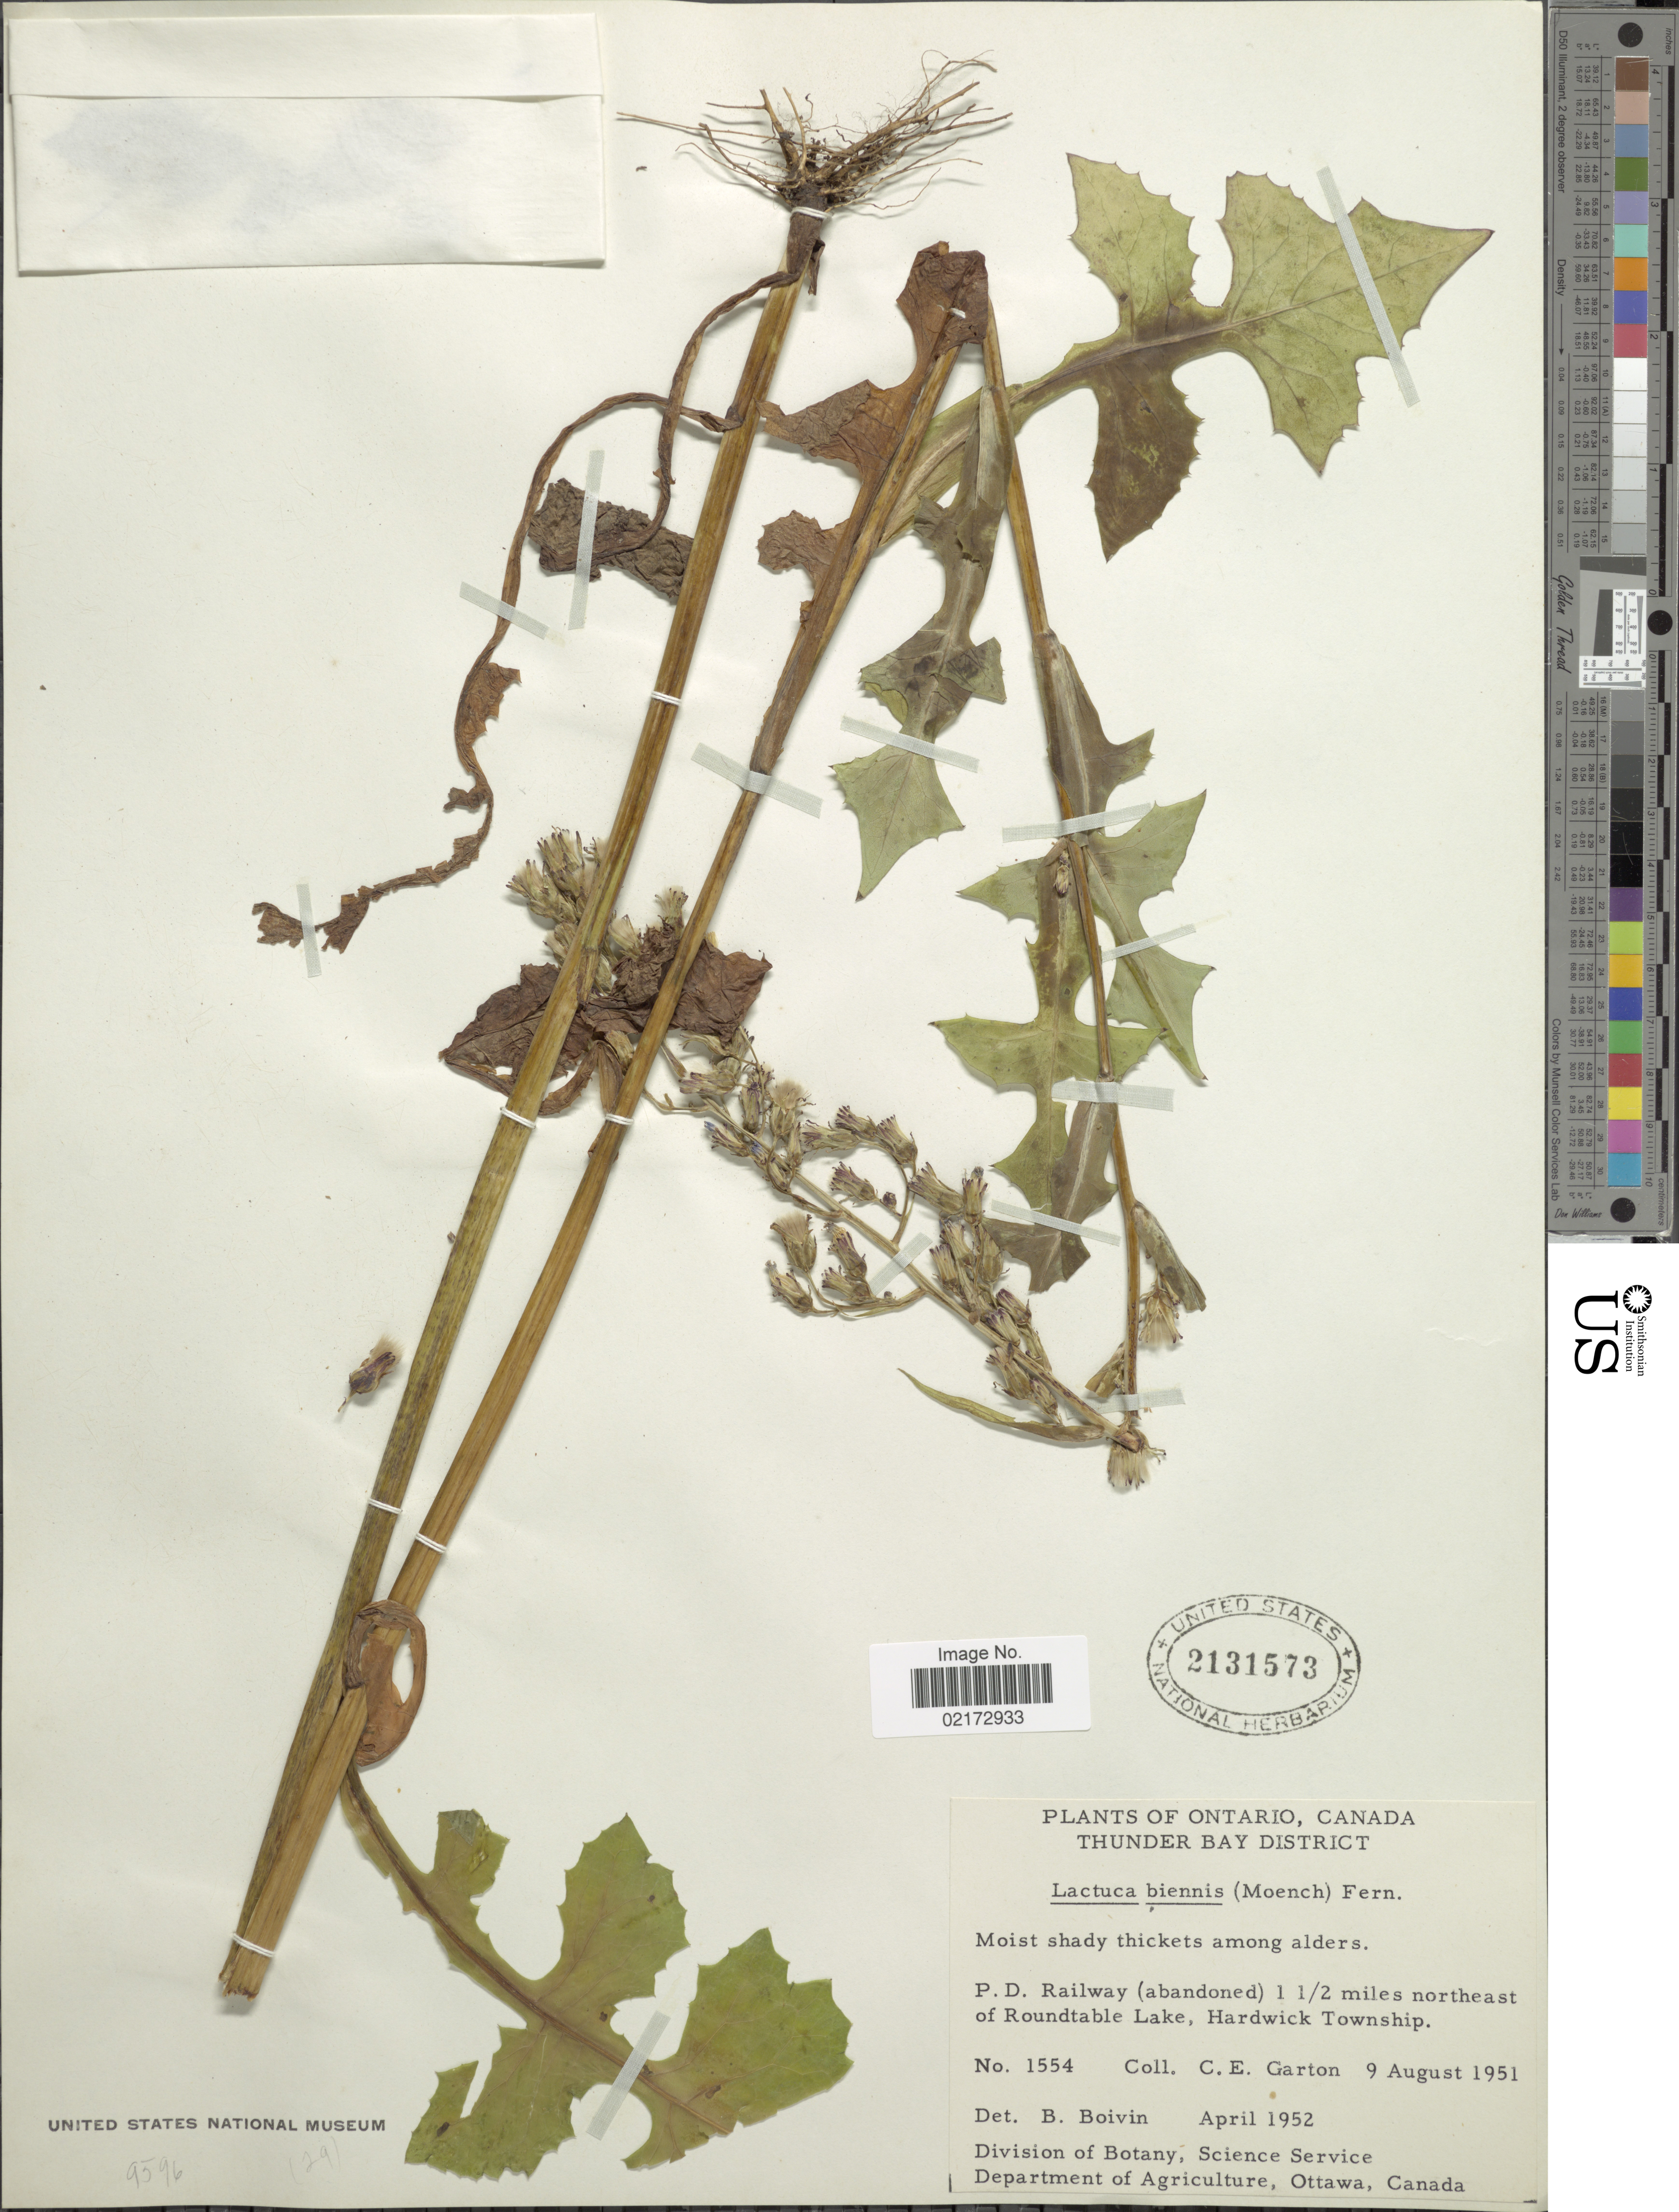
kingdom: Plantae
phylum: Tracheophyta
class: Magnoliopsida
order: Asterales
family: Asteraceae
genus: Lactuca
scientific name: Lactuca biennis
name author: (Moench) Fernald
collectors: C. E. Garton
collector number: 1554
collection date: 1951-08-09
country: Canada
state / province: Ontario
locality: Thunder Bay District, P. D. Railway (abandoned) 1½ miles northeast of Roundtable Lake, Hardwick Township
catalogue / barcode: US 2131573